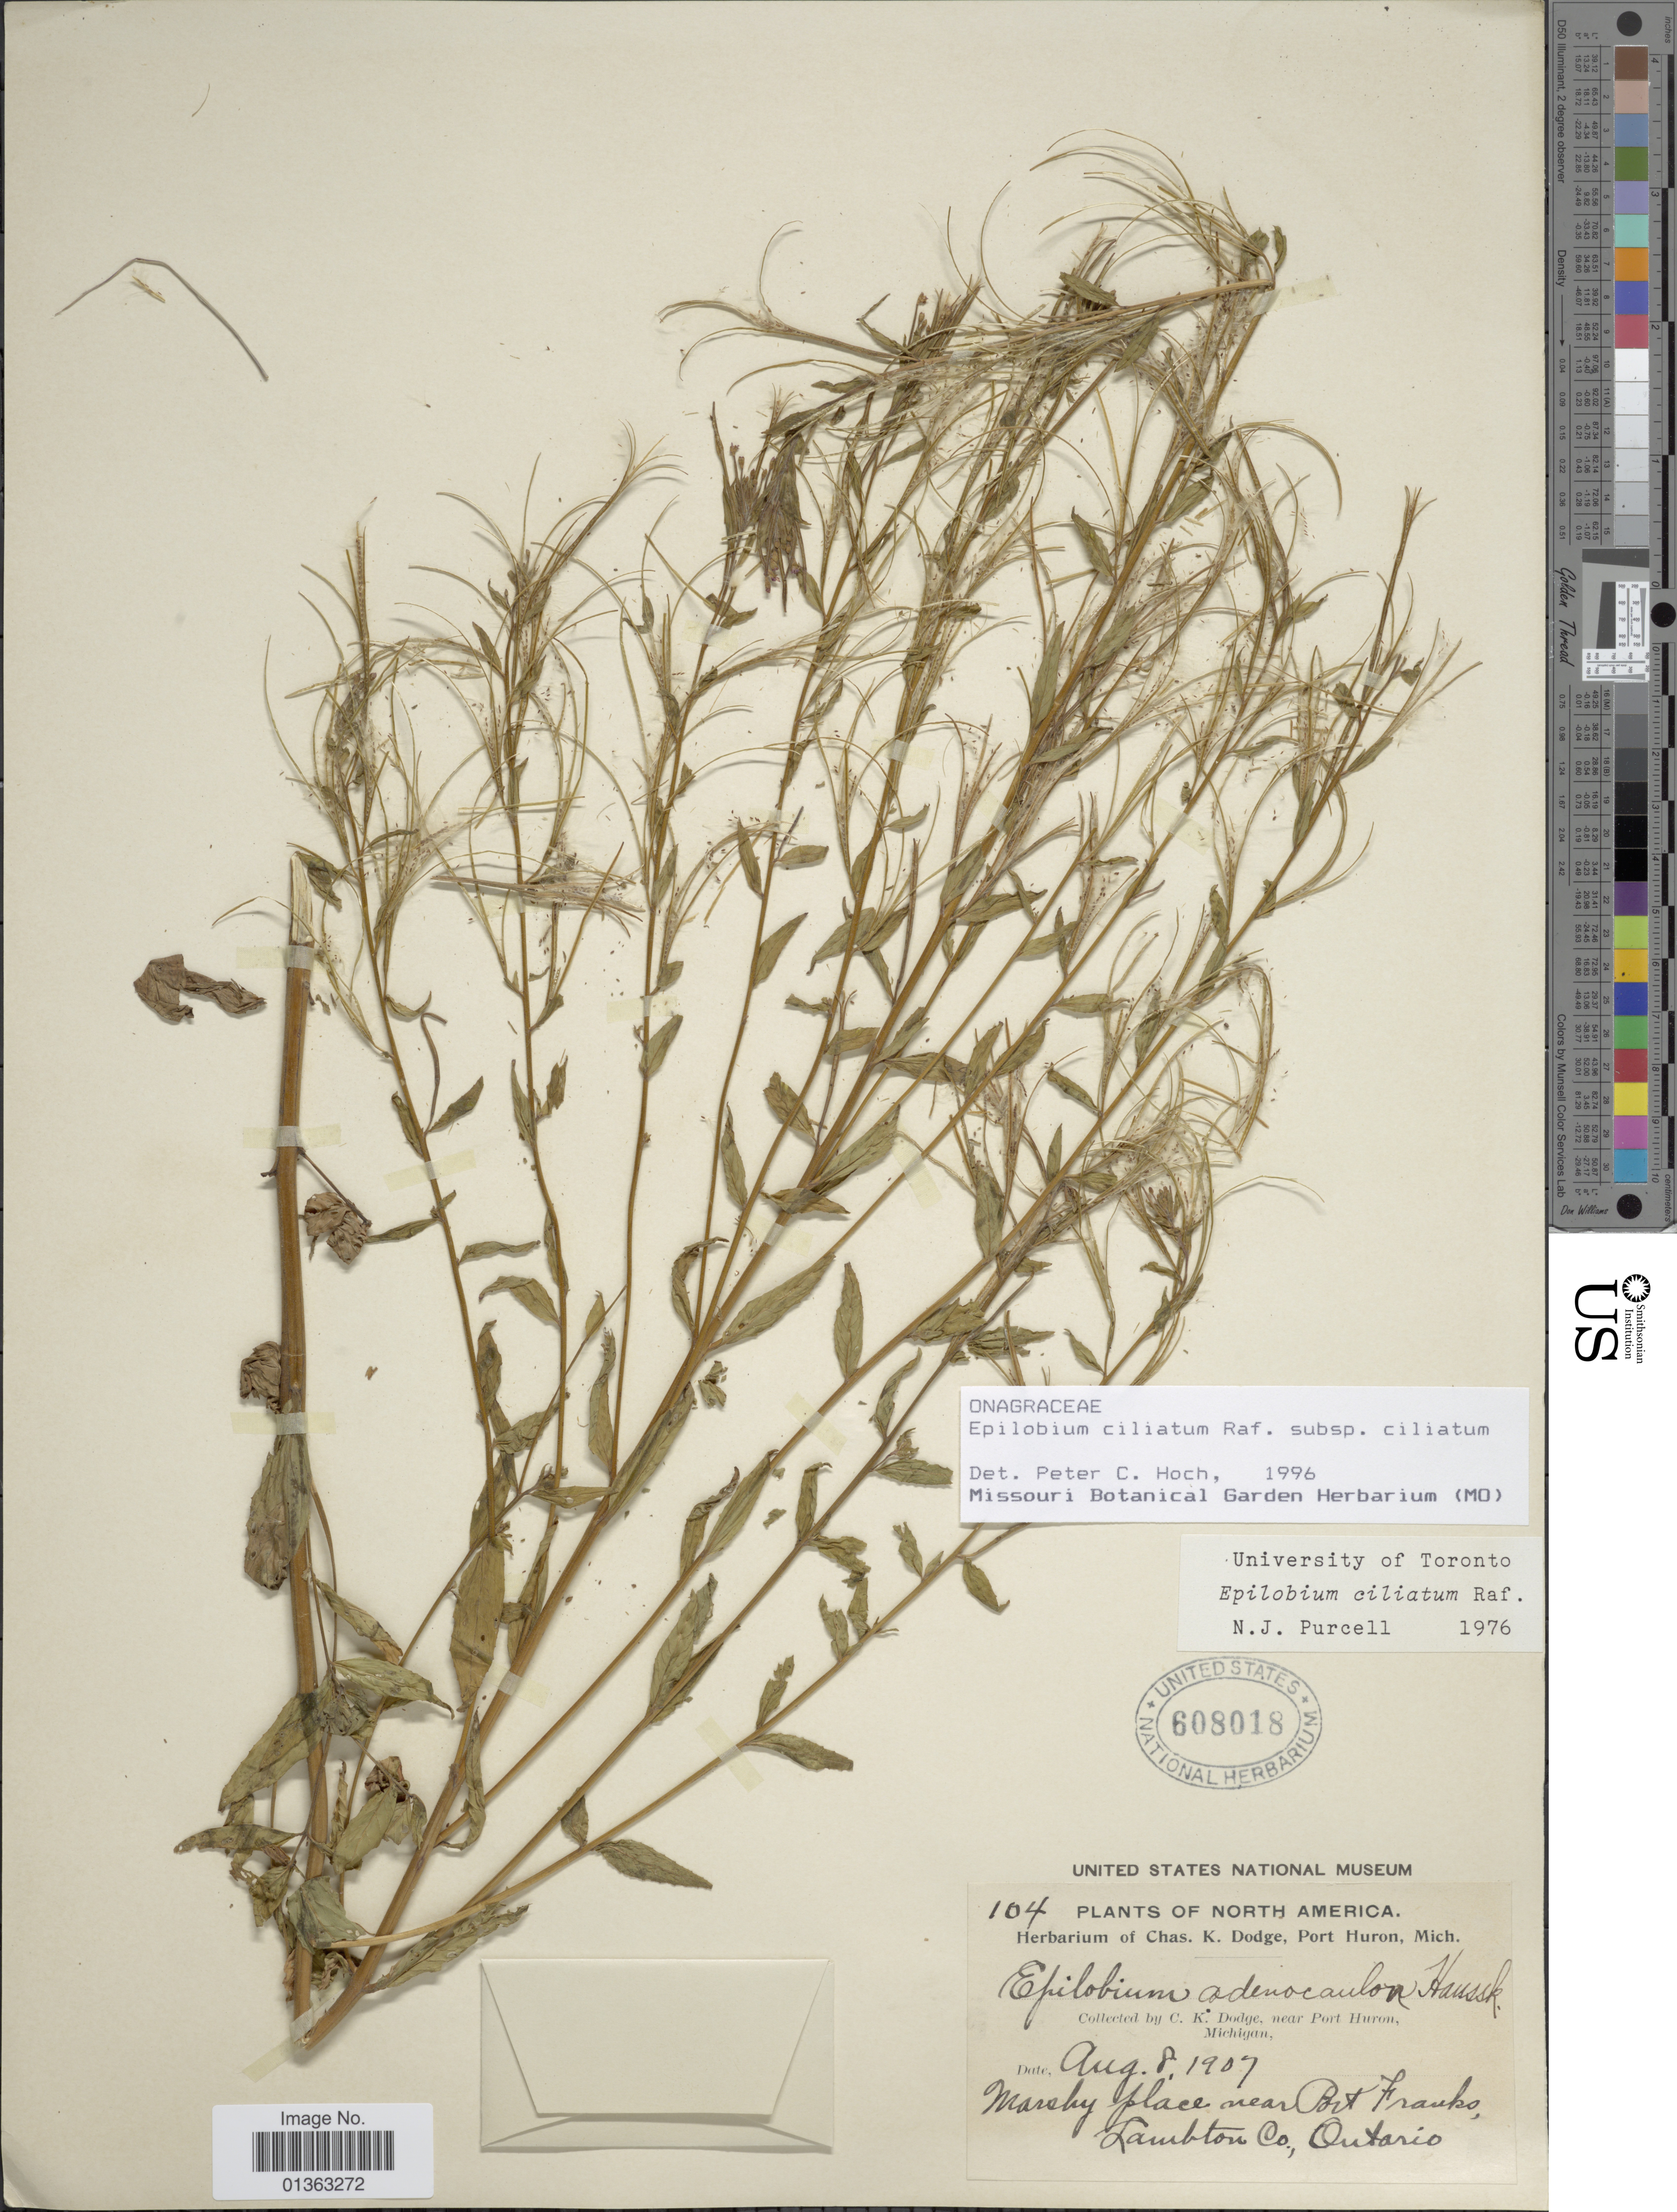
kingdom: Plantae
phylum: Tracheophyta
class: Magnoliopsida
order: Myrtales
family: Onagraceae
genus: Epilobium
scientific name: Epilobium ciliatum subsp. ciliatum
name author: Raf.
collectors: C. Dodge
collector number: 104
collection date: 1907-08-08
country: Canada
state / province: Ontario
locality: Marshy place near Port Franks, Lambton Co.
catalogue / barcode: US 608018